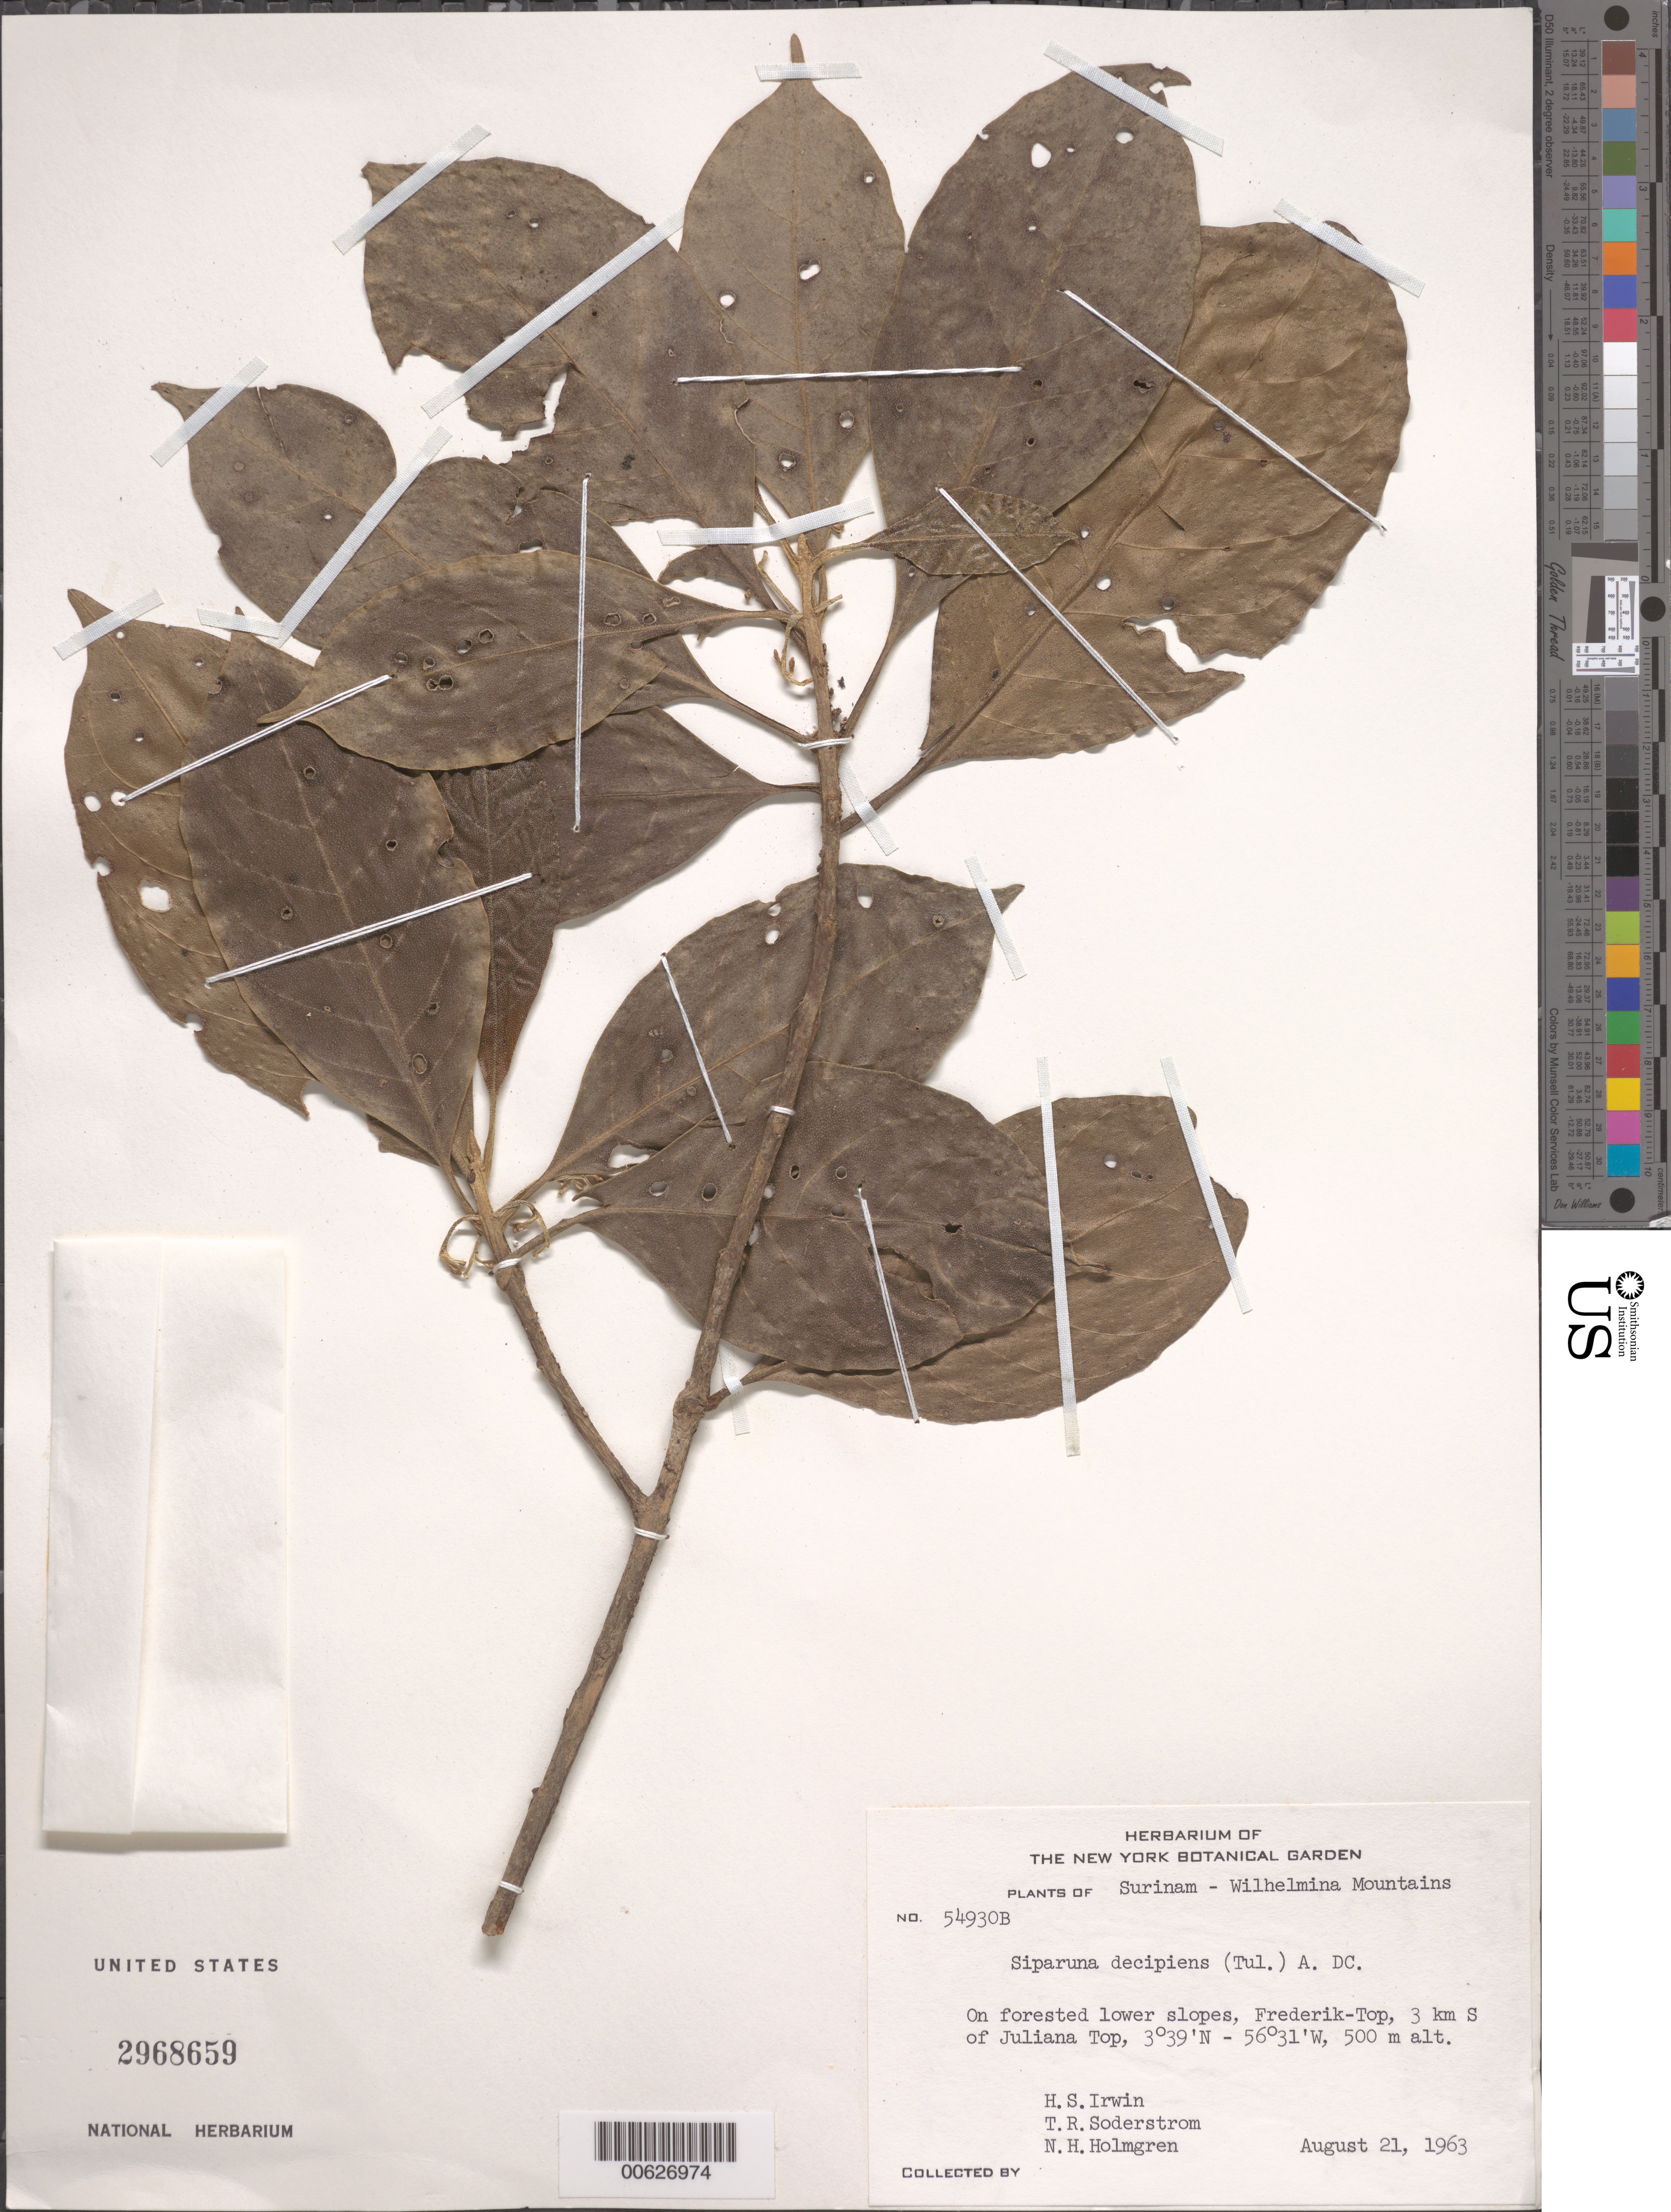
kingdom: Plantae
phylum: Tracheophyta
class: Magnoliopsida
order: Laurales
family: Siparunaceae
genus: Siparuna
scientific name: Siparuna decipiens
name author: (Tul.) A. DC.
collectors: H. Irwin, G. T. Prance, T. R. Soderstrom & N. H. Holmgren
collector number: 54930 B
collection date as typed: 21-Aug-63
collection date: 1963-08-21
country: Suriname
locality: Frederik Top, slopes of, 3 km S of Juliana Top, Wilhelmina Gebergte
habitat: Forest lower slopes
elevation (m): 500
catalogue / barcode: US 2968659